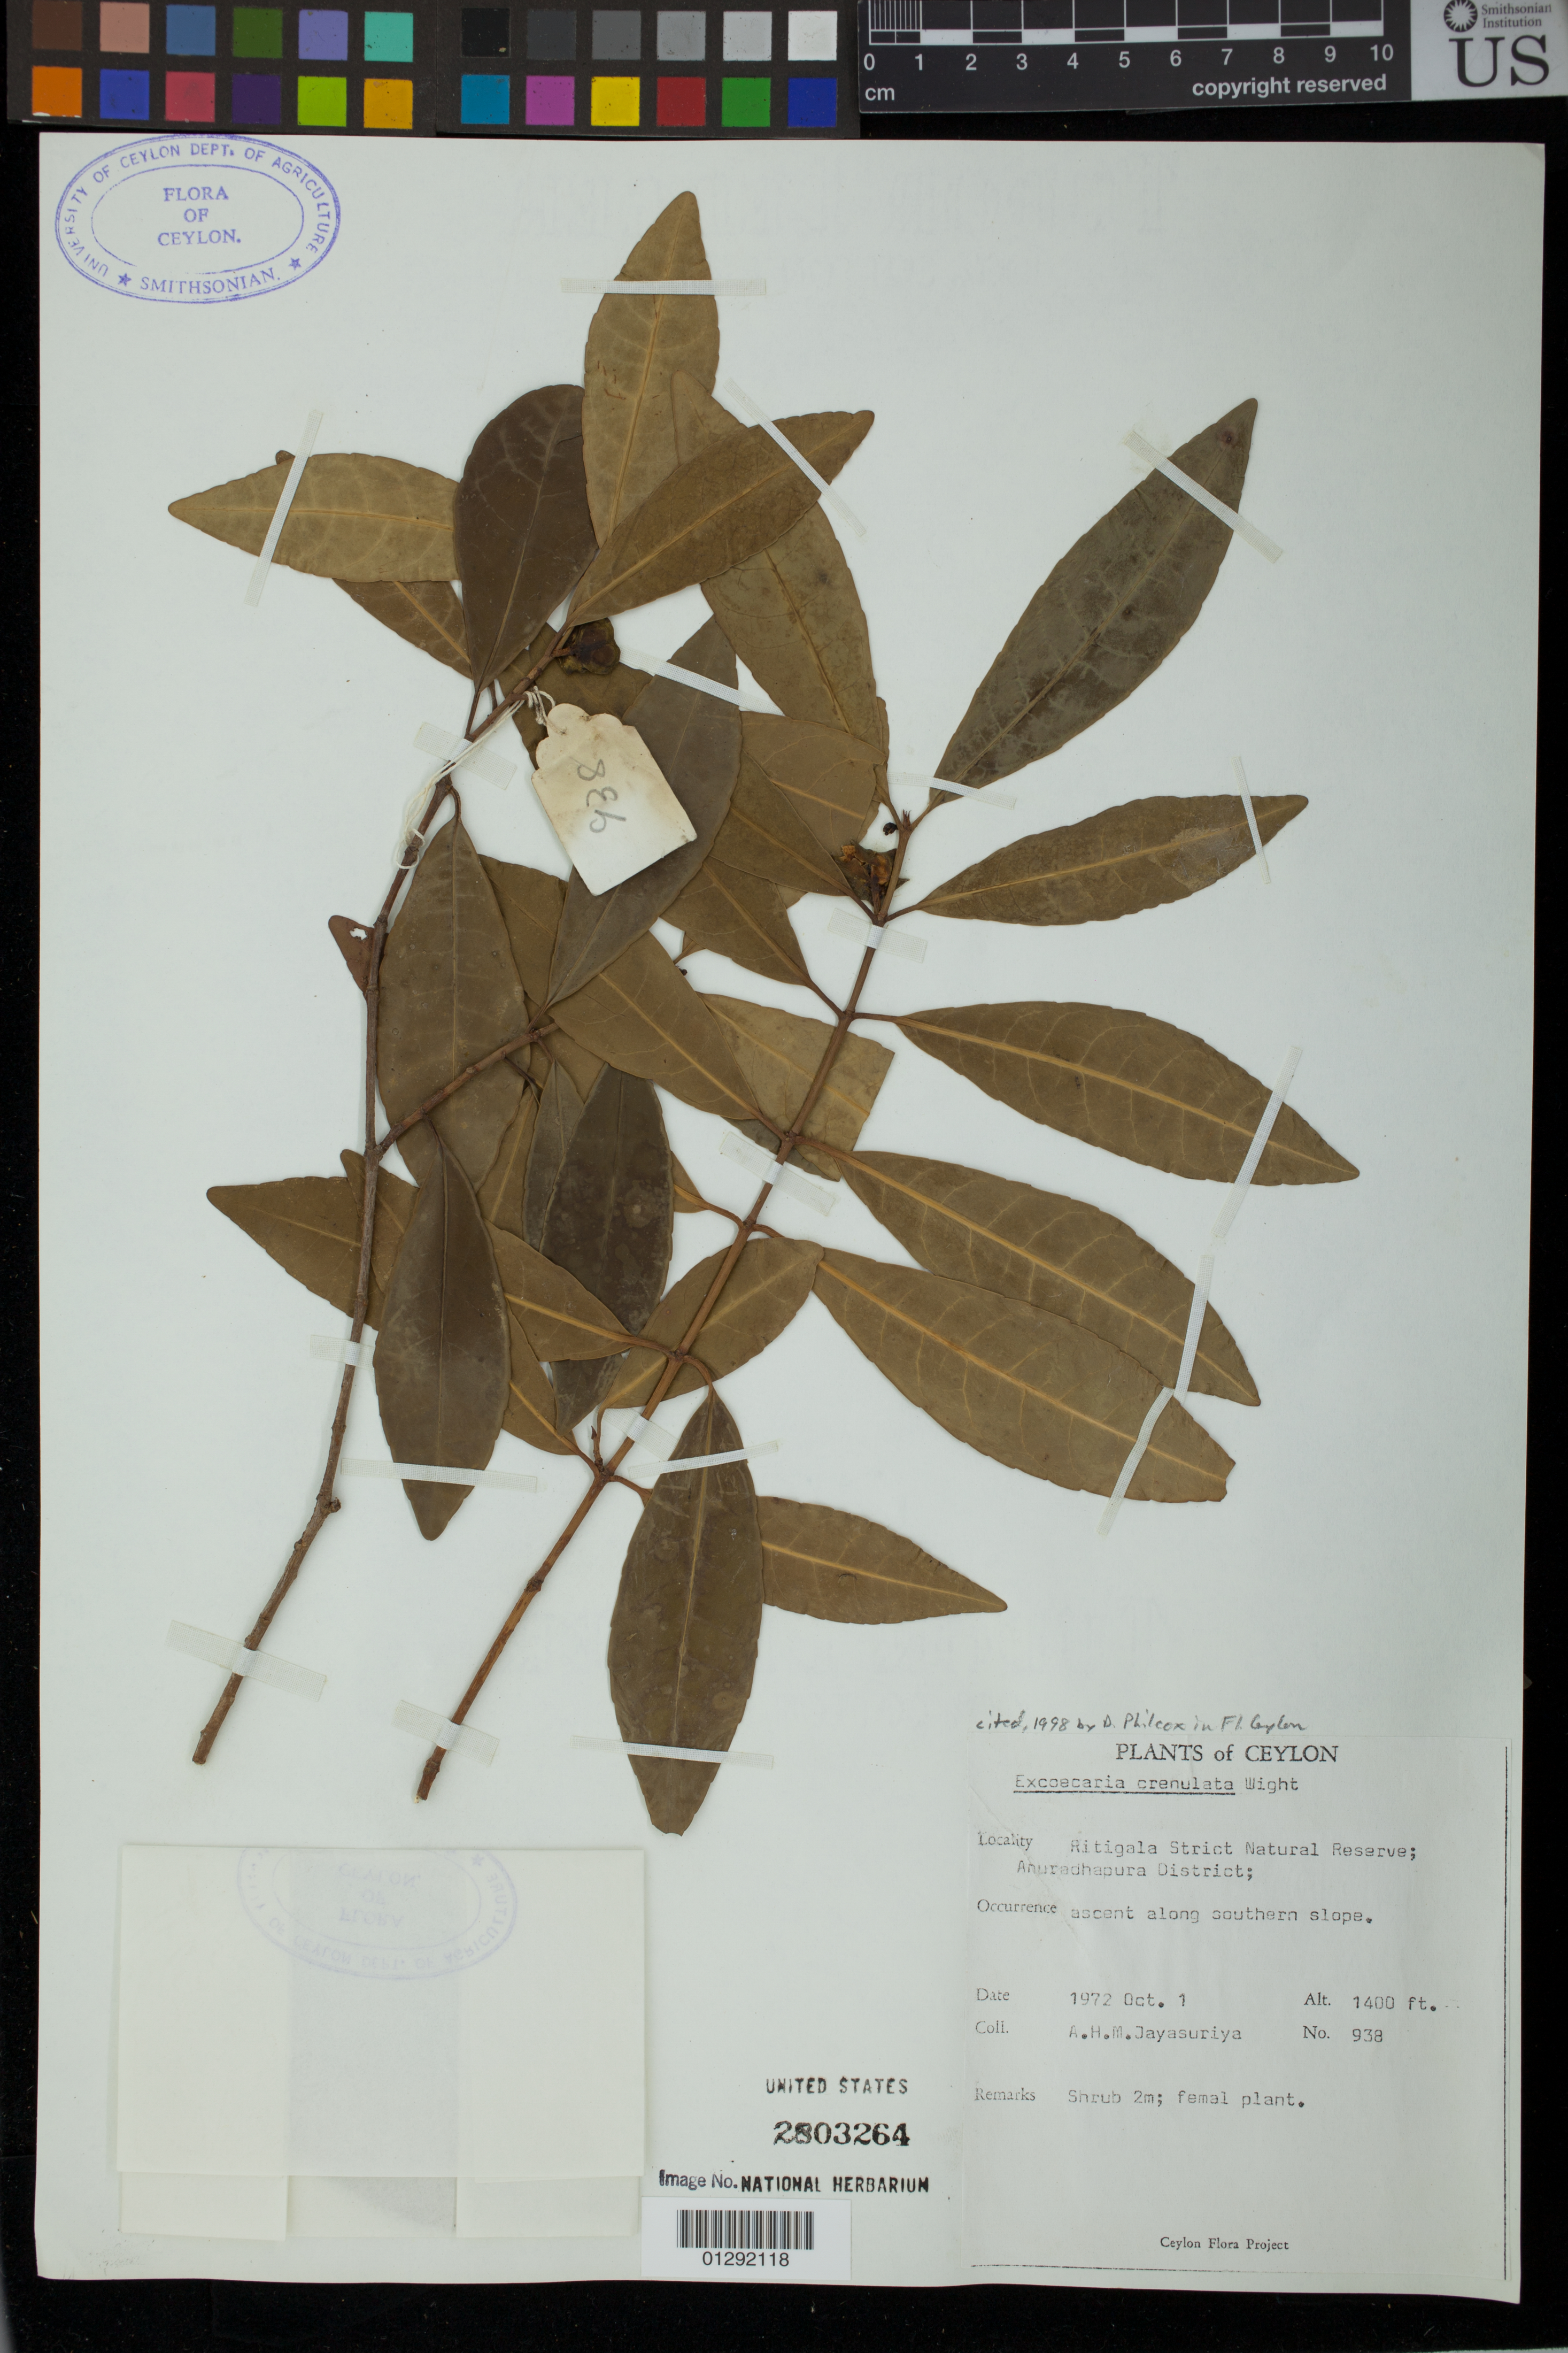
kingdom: Plantae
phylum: Tracheophyta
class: Magnoliopsida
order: Malpighiales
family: Euphorbiaceae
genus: Excoecaria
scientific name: Excoecaria crenulata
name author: Wight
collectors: A. H. Jayasuriya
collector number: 938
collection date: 1972-10-01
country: Sri Lanka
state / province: North Central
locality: Ceylon: Ritigala Strict Natural Reserve, Anuradhapura District, ascent along southern slope.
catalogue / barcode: US 2803264